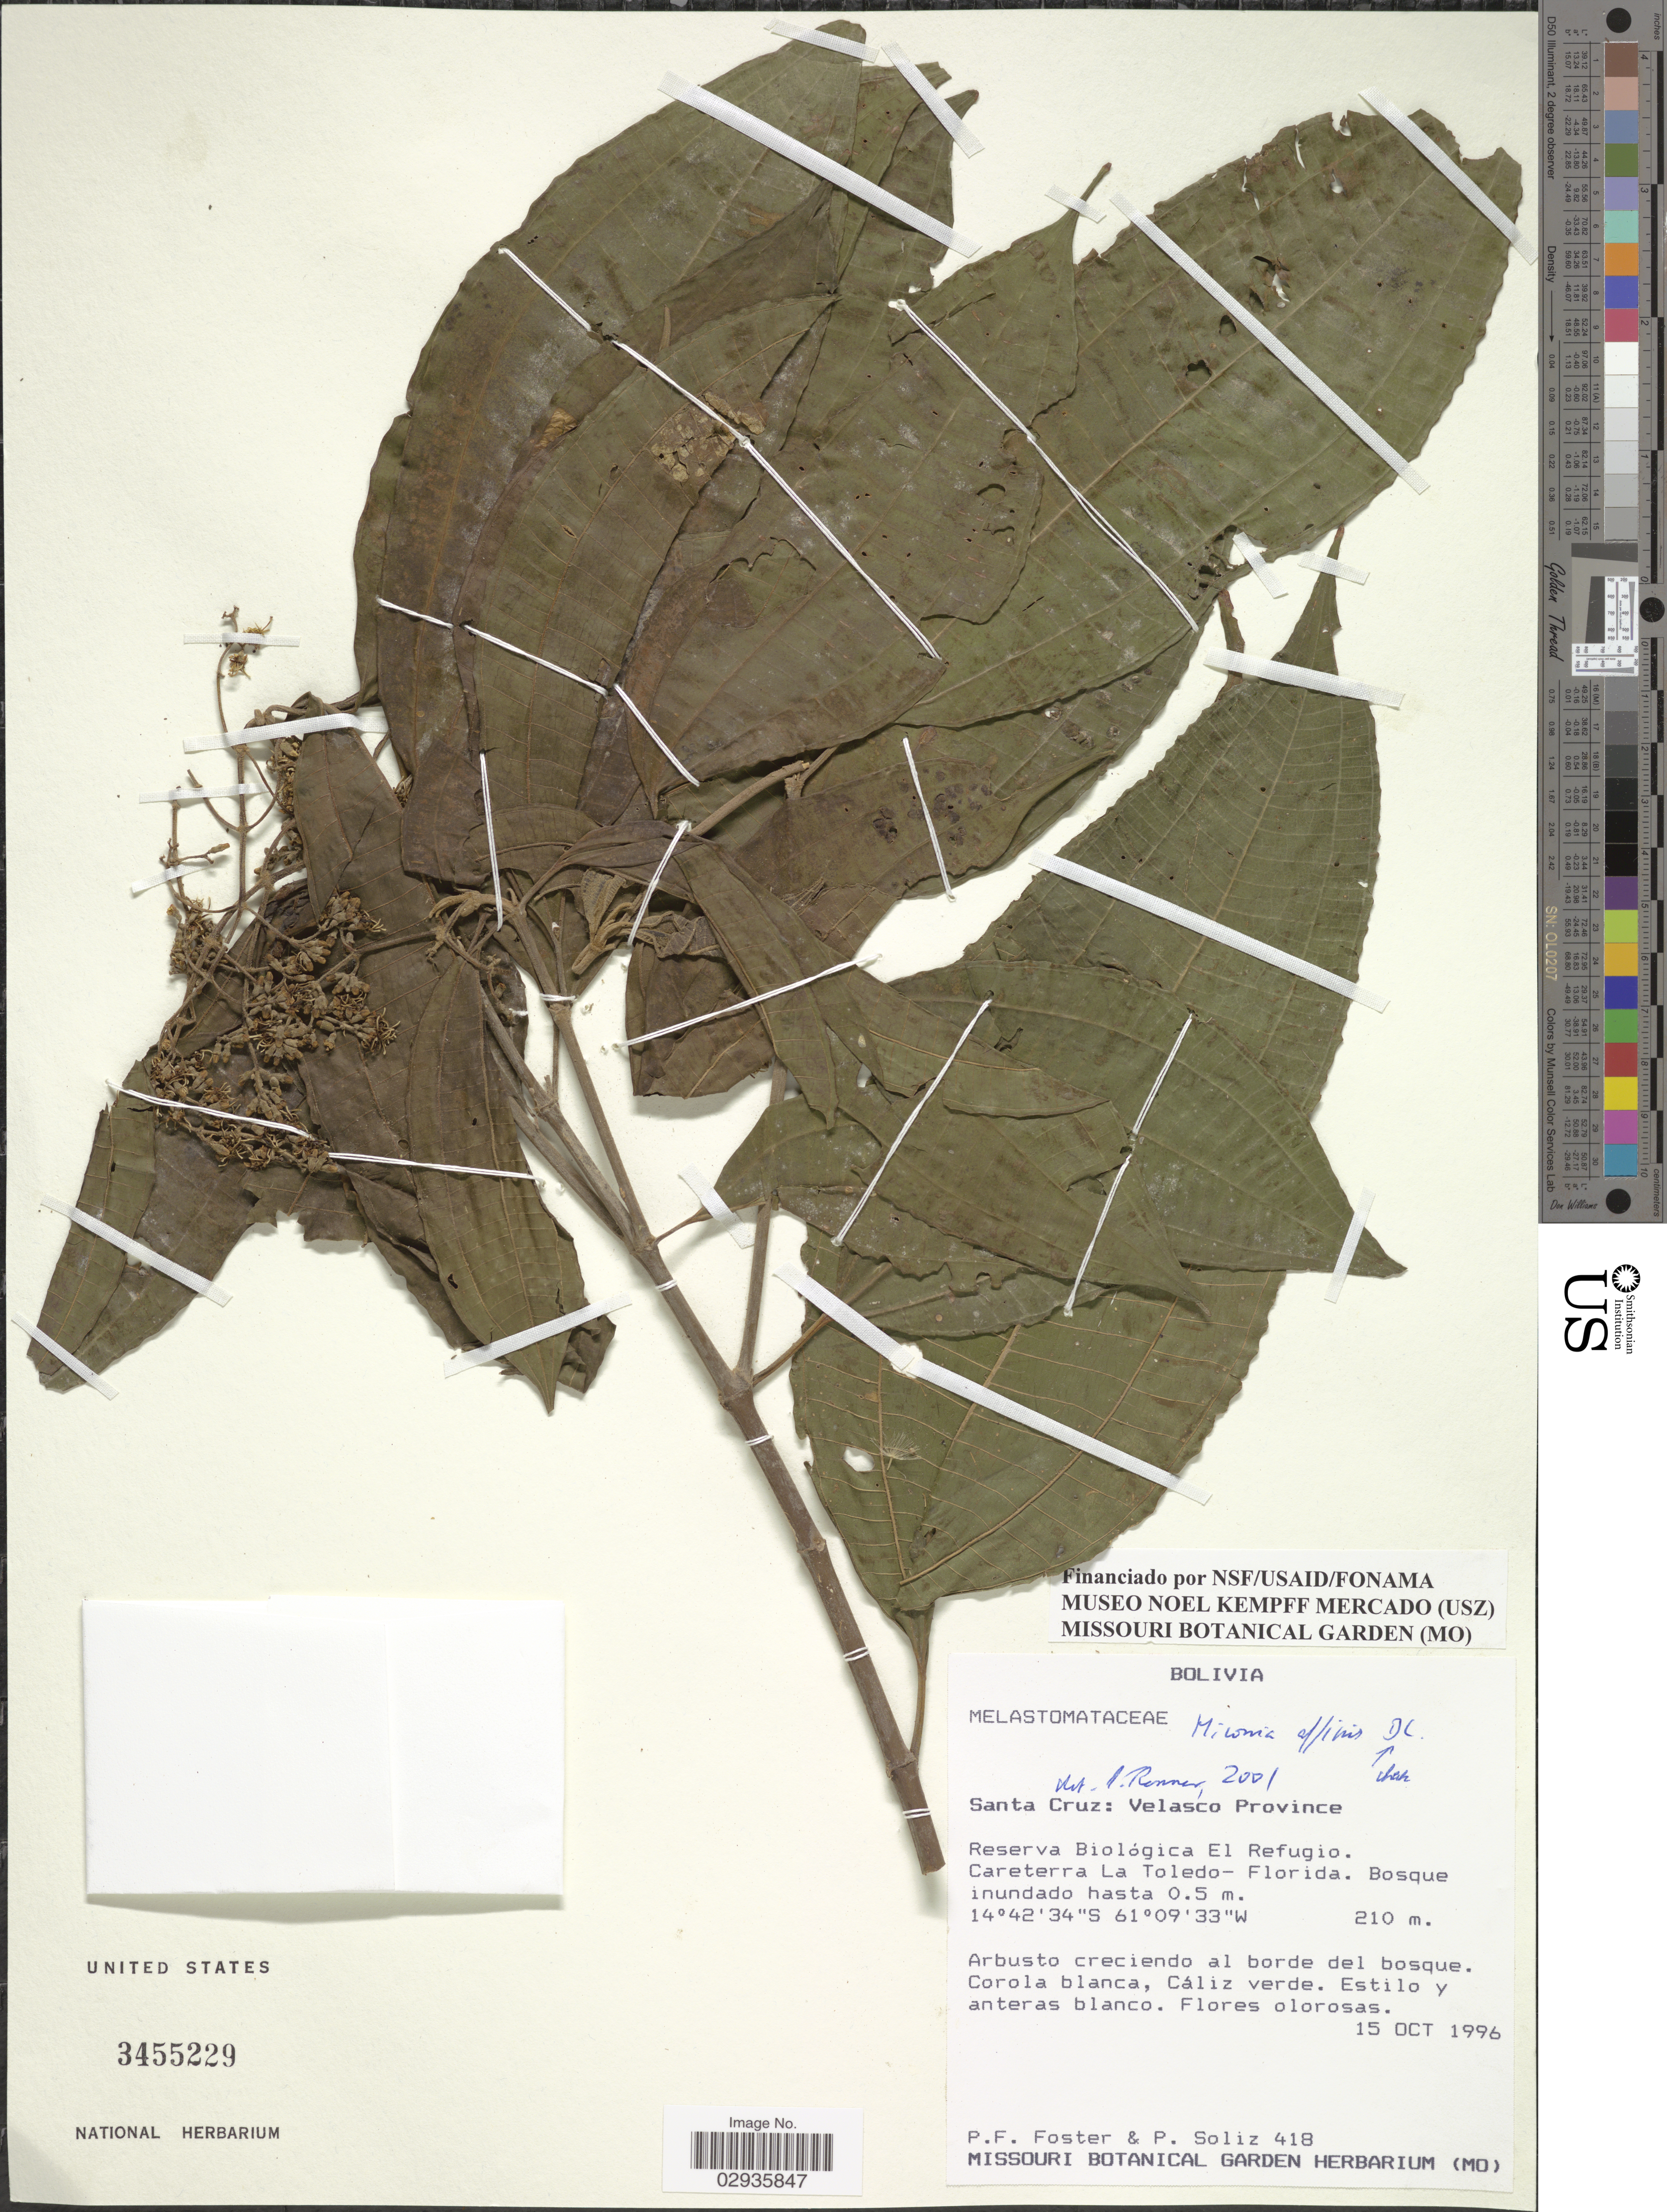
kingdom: Plantae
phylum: Tracheophyta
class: Magnoliopsida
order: Myrtales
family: Melastomataceae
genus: Miconia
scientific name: Miconia affinis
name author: DC.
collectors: P. Foster & P. Soliz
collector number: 418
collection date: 1996-10-15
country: Bolivia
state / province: Santa Cruz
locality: Velasco Province, Reserva Biológica El Refugio. Carretera La Toledo-Florida.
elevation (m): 210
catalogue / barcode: US 3455229